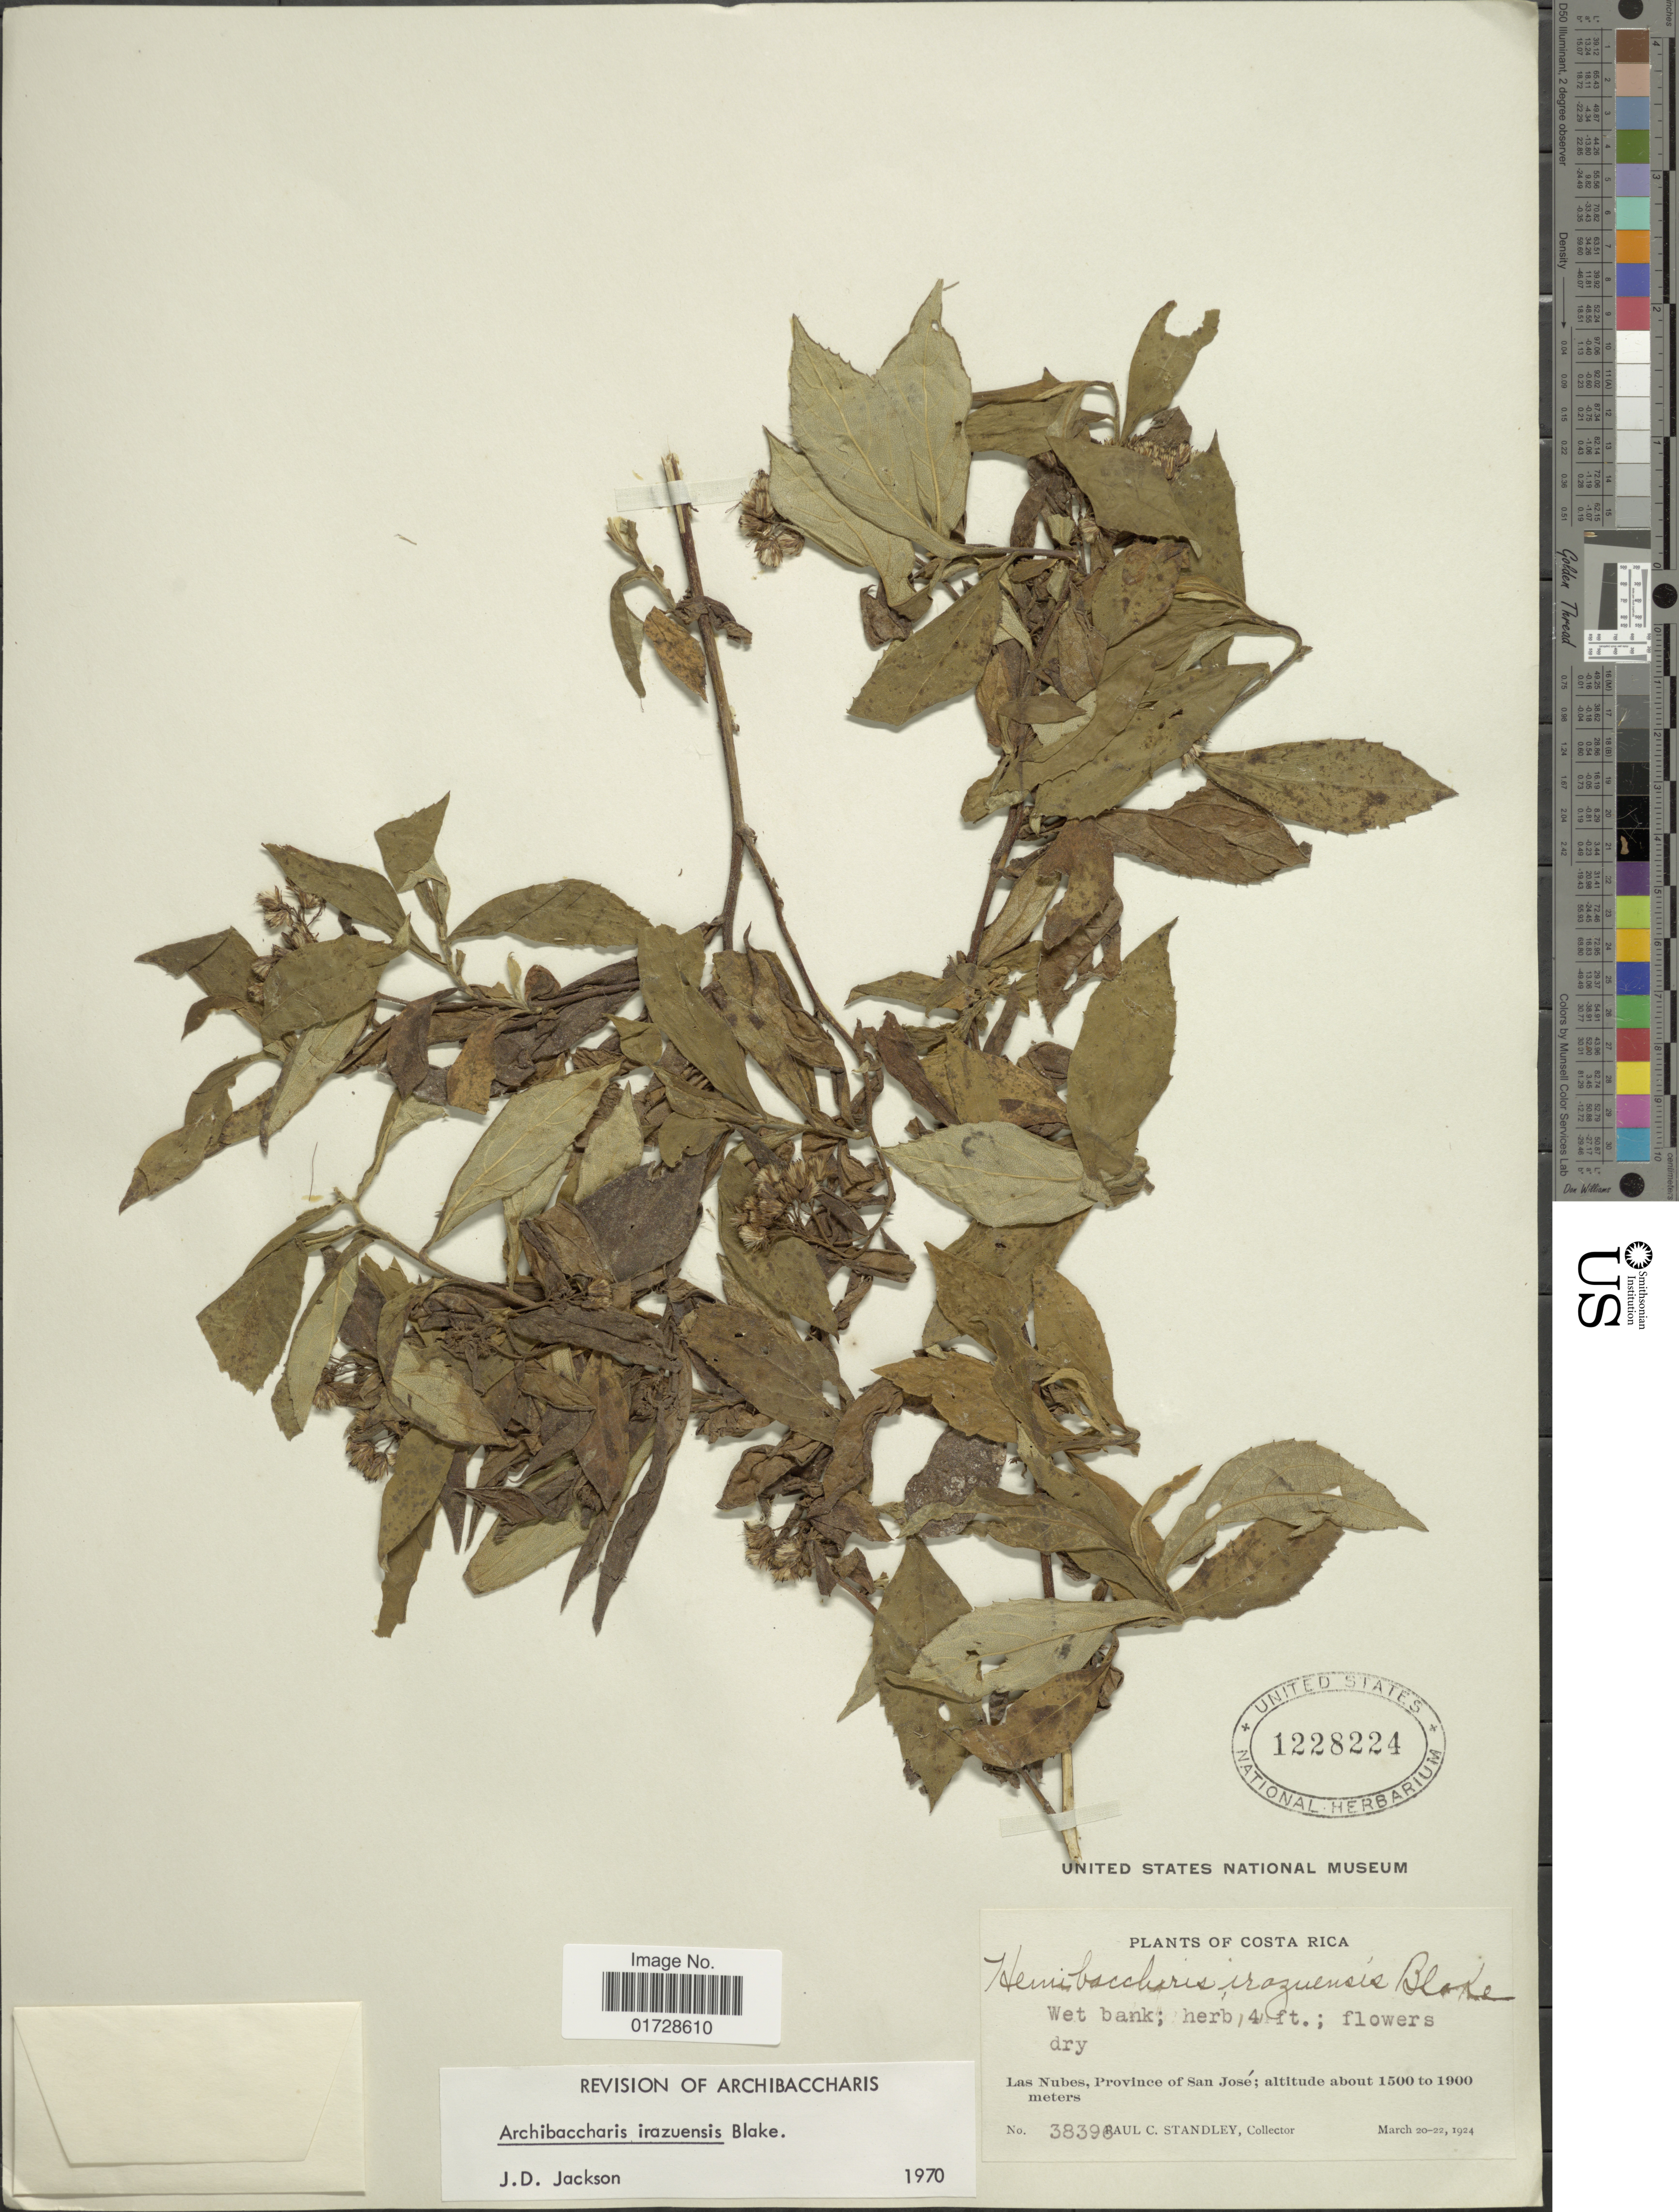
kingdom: Plantae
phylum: Tracheophyta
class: Magnoliopsida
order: Asterales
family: Asteraceae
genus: Archibaccharis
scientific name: Archibaccharis irazuensis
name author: (S.F. Blake) S.F. Blake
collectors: P. C. Standley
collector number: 38396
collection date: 1924-03-20/1924-03-22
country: Costa Rica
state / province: San José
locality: Las Nubes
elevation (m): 1500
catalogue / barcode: US 1228224